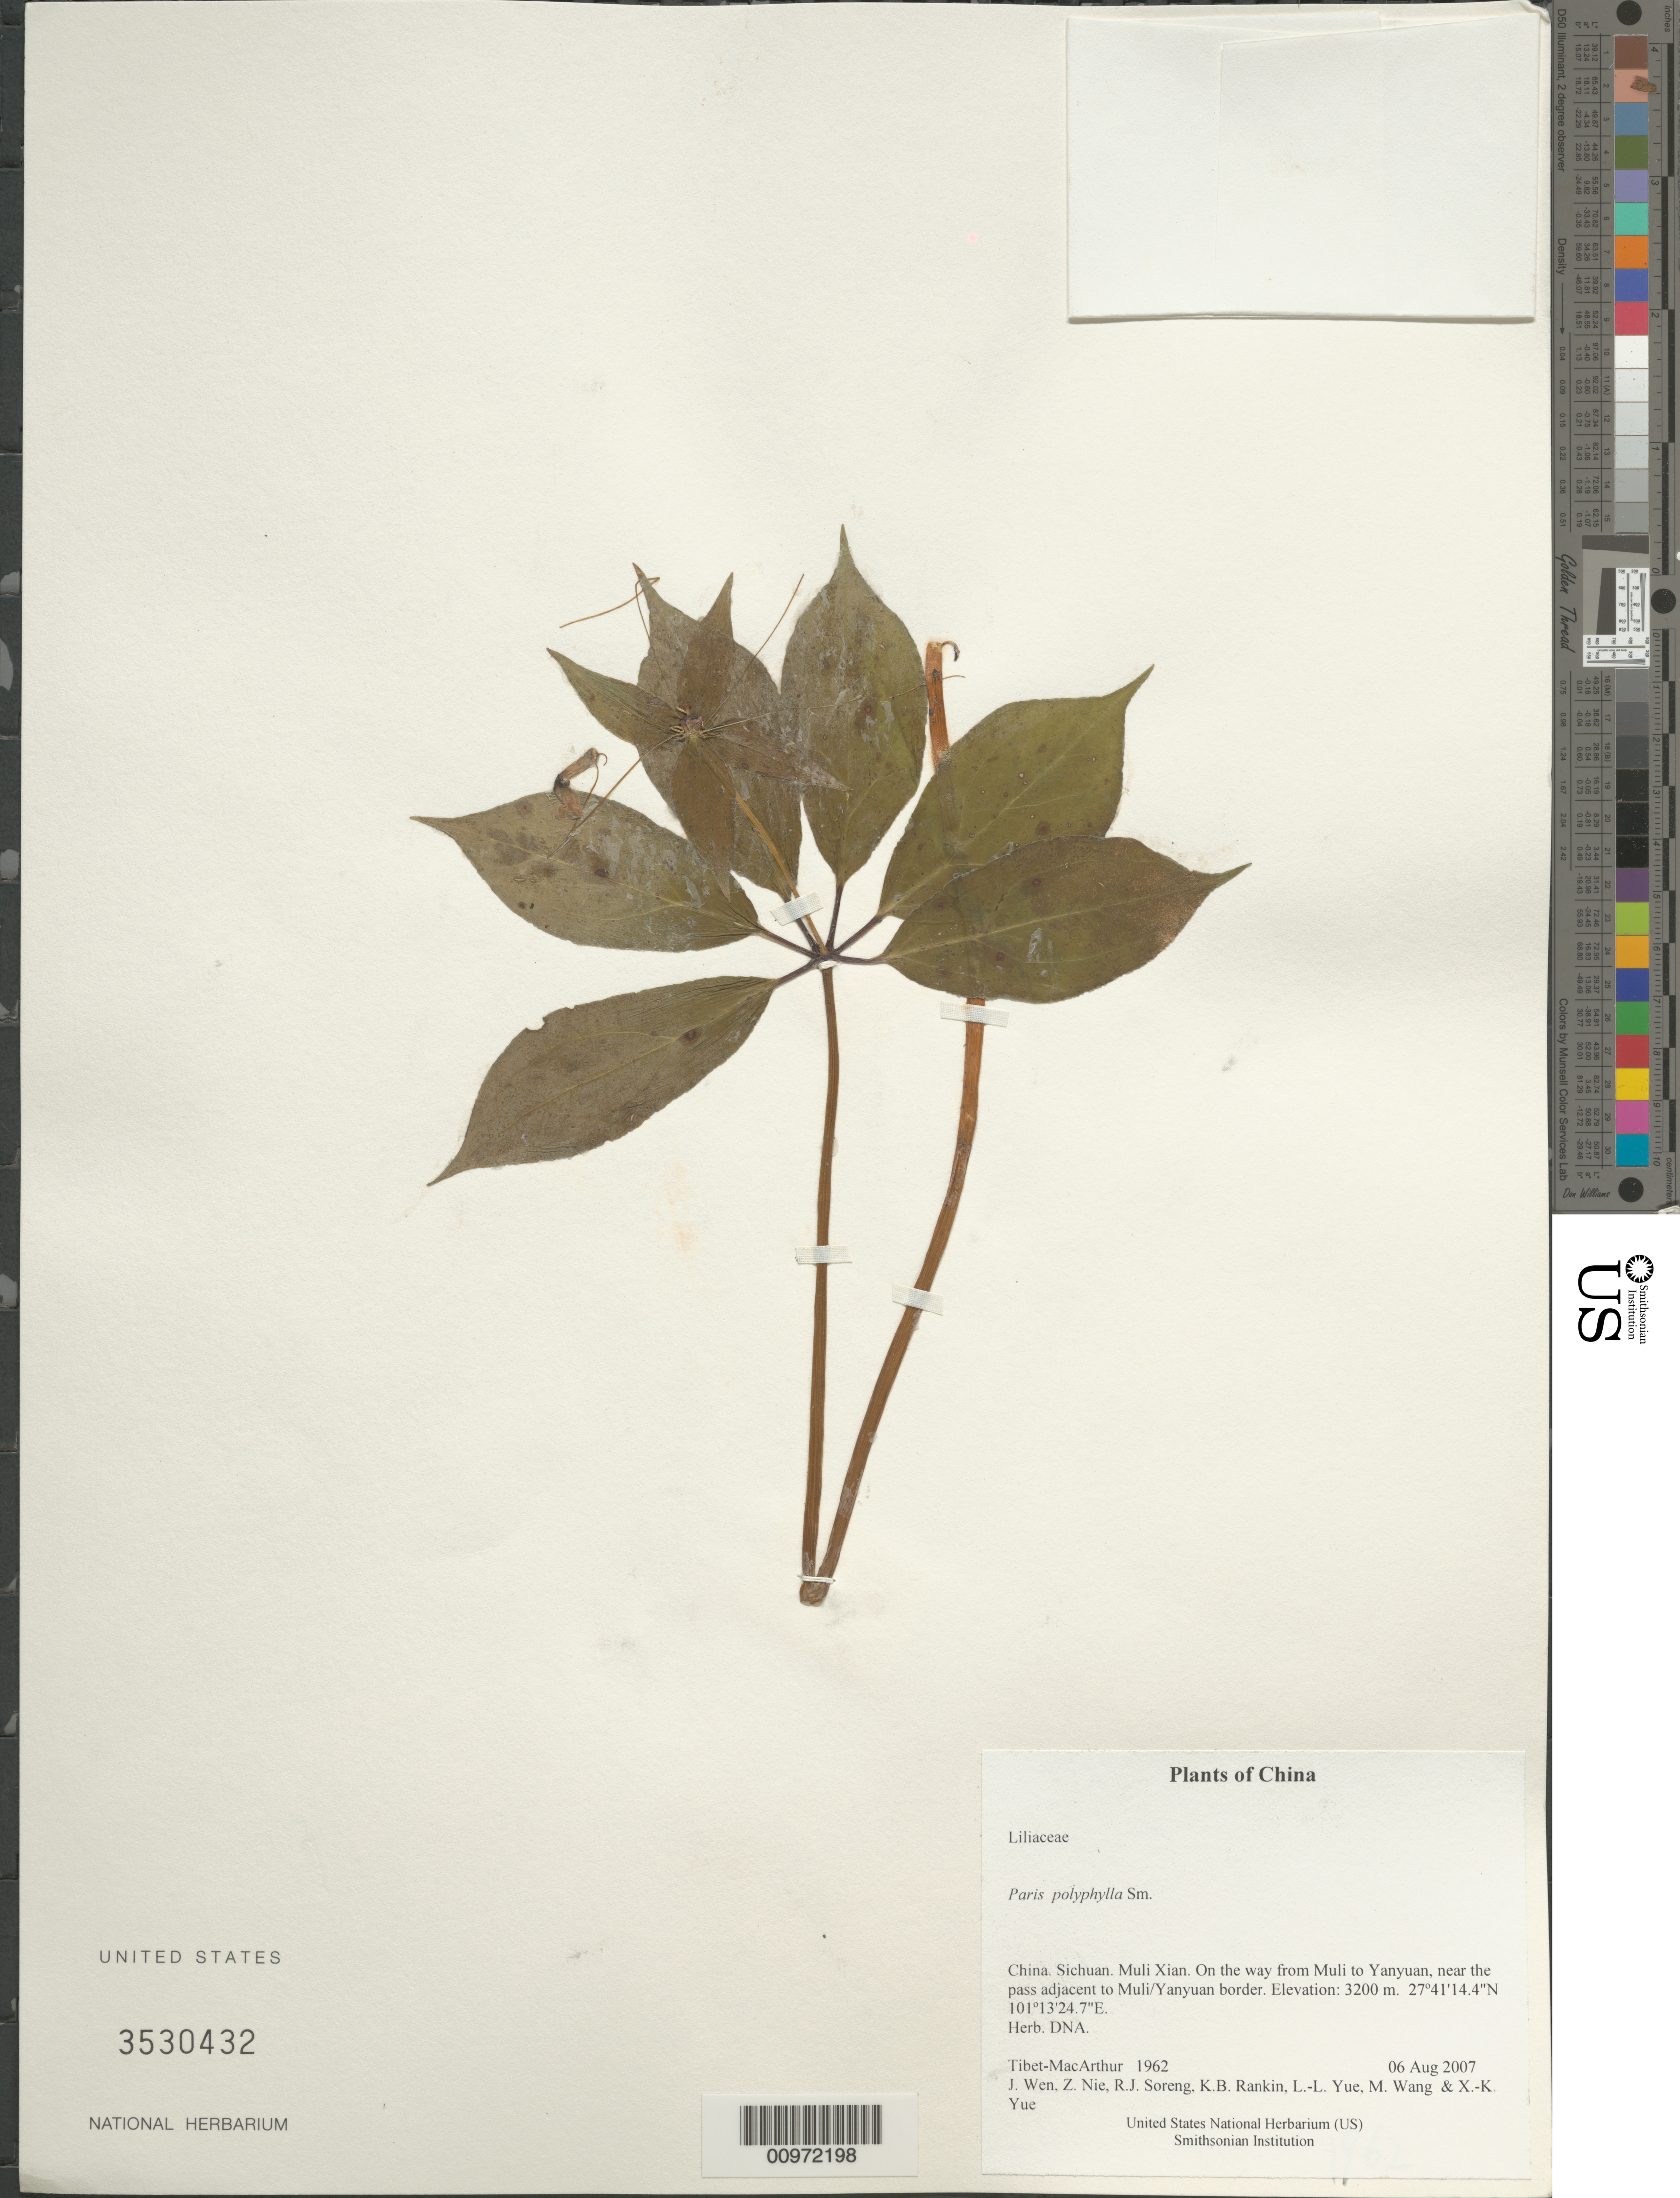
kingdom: Plantae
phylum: Tracheophyta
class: Liliopsida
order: Liliales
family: Melanthiaceae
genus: Paris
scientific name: Paris polyphylla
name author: Sm.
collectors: Tibet-MacArthur, J. Wen, Z. Nie, R. J. Soreng, K. Rankin, L. Yue, M. Wang & X. Yue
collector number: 1962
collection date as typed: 06 Aug 2007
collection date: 2007-08-06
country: China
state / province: Sichuan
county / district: Muli Xian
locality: On the way from Muli to Yanyuan, near the pass adjacent to Muli/Yanyuan border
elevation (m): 3200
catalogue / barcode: US 3530432